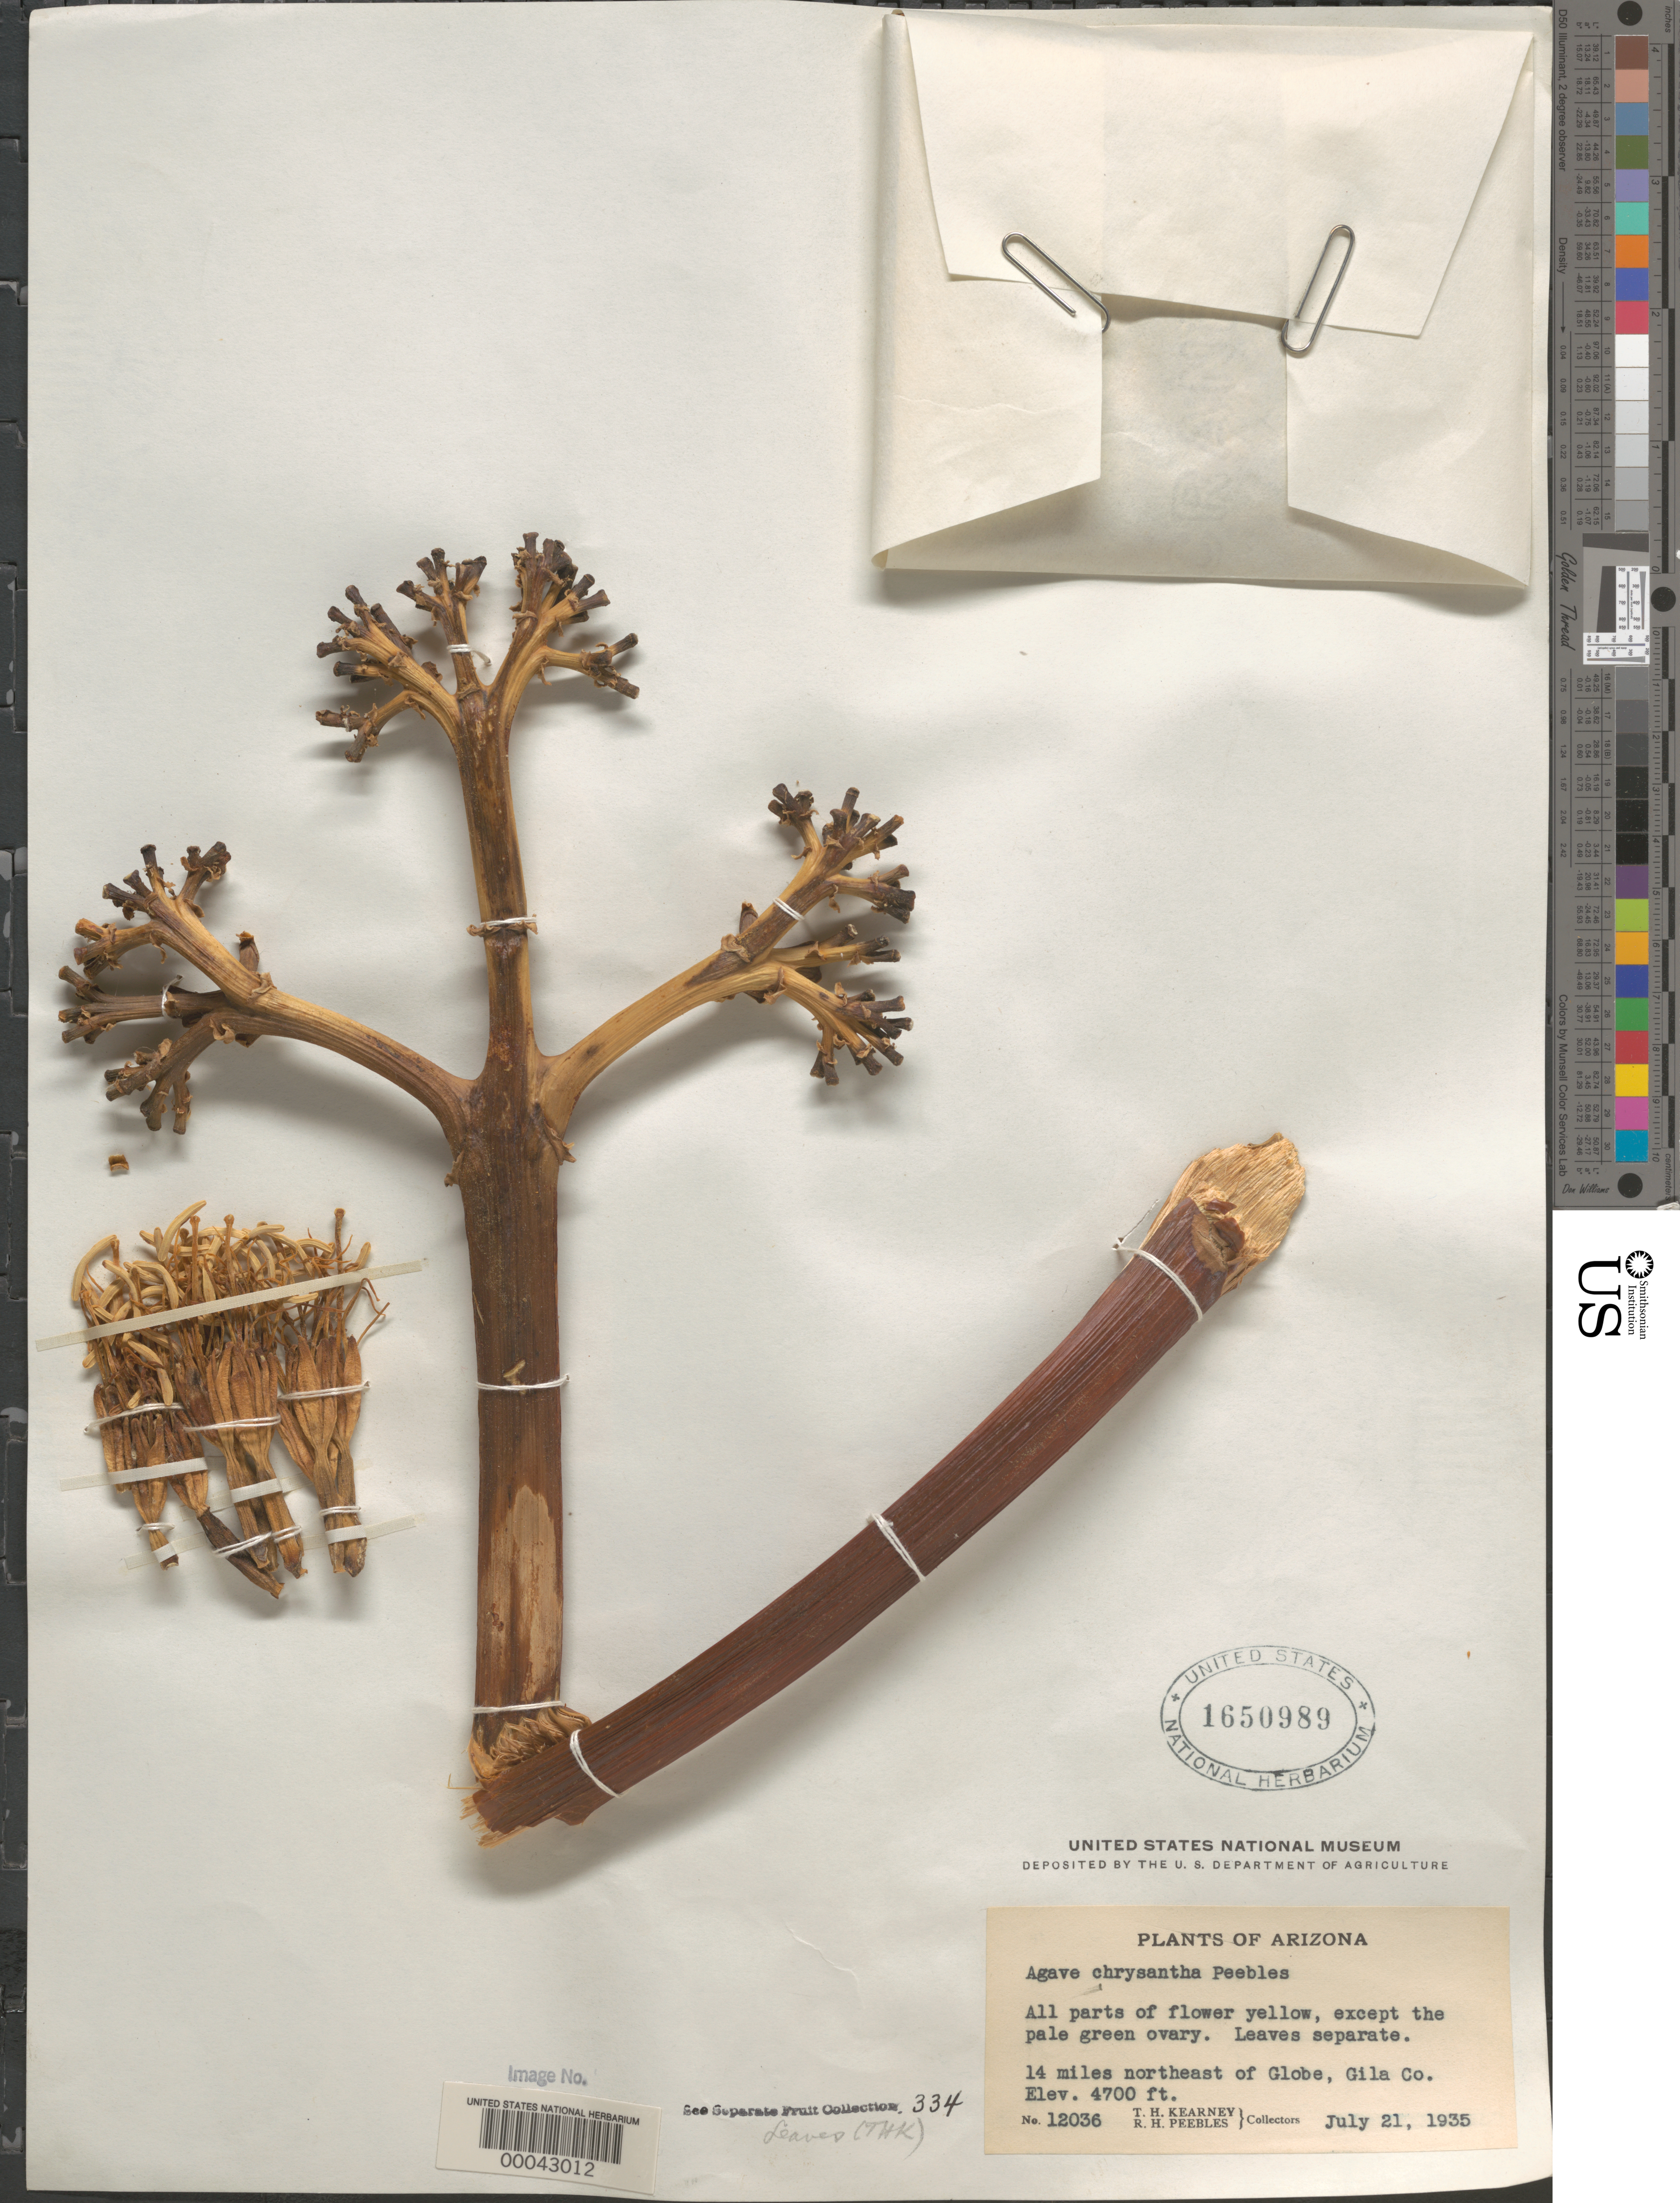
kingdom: Plantae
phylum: Tracheophyta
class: Liliopsida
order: Asparagales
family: Asparagaceae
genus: Agave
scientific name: Agave chrysantha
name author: Peebles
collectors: T. H. Kearney & R. H. Peebles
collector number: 12036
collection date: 1935-07-21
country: United States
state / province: Arizona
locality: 14 miles northeast of Globe, Gila Co.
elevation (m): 1433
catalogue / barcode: US 1650989